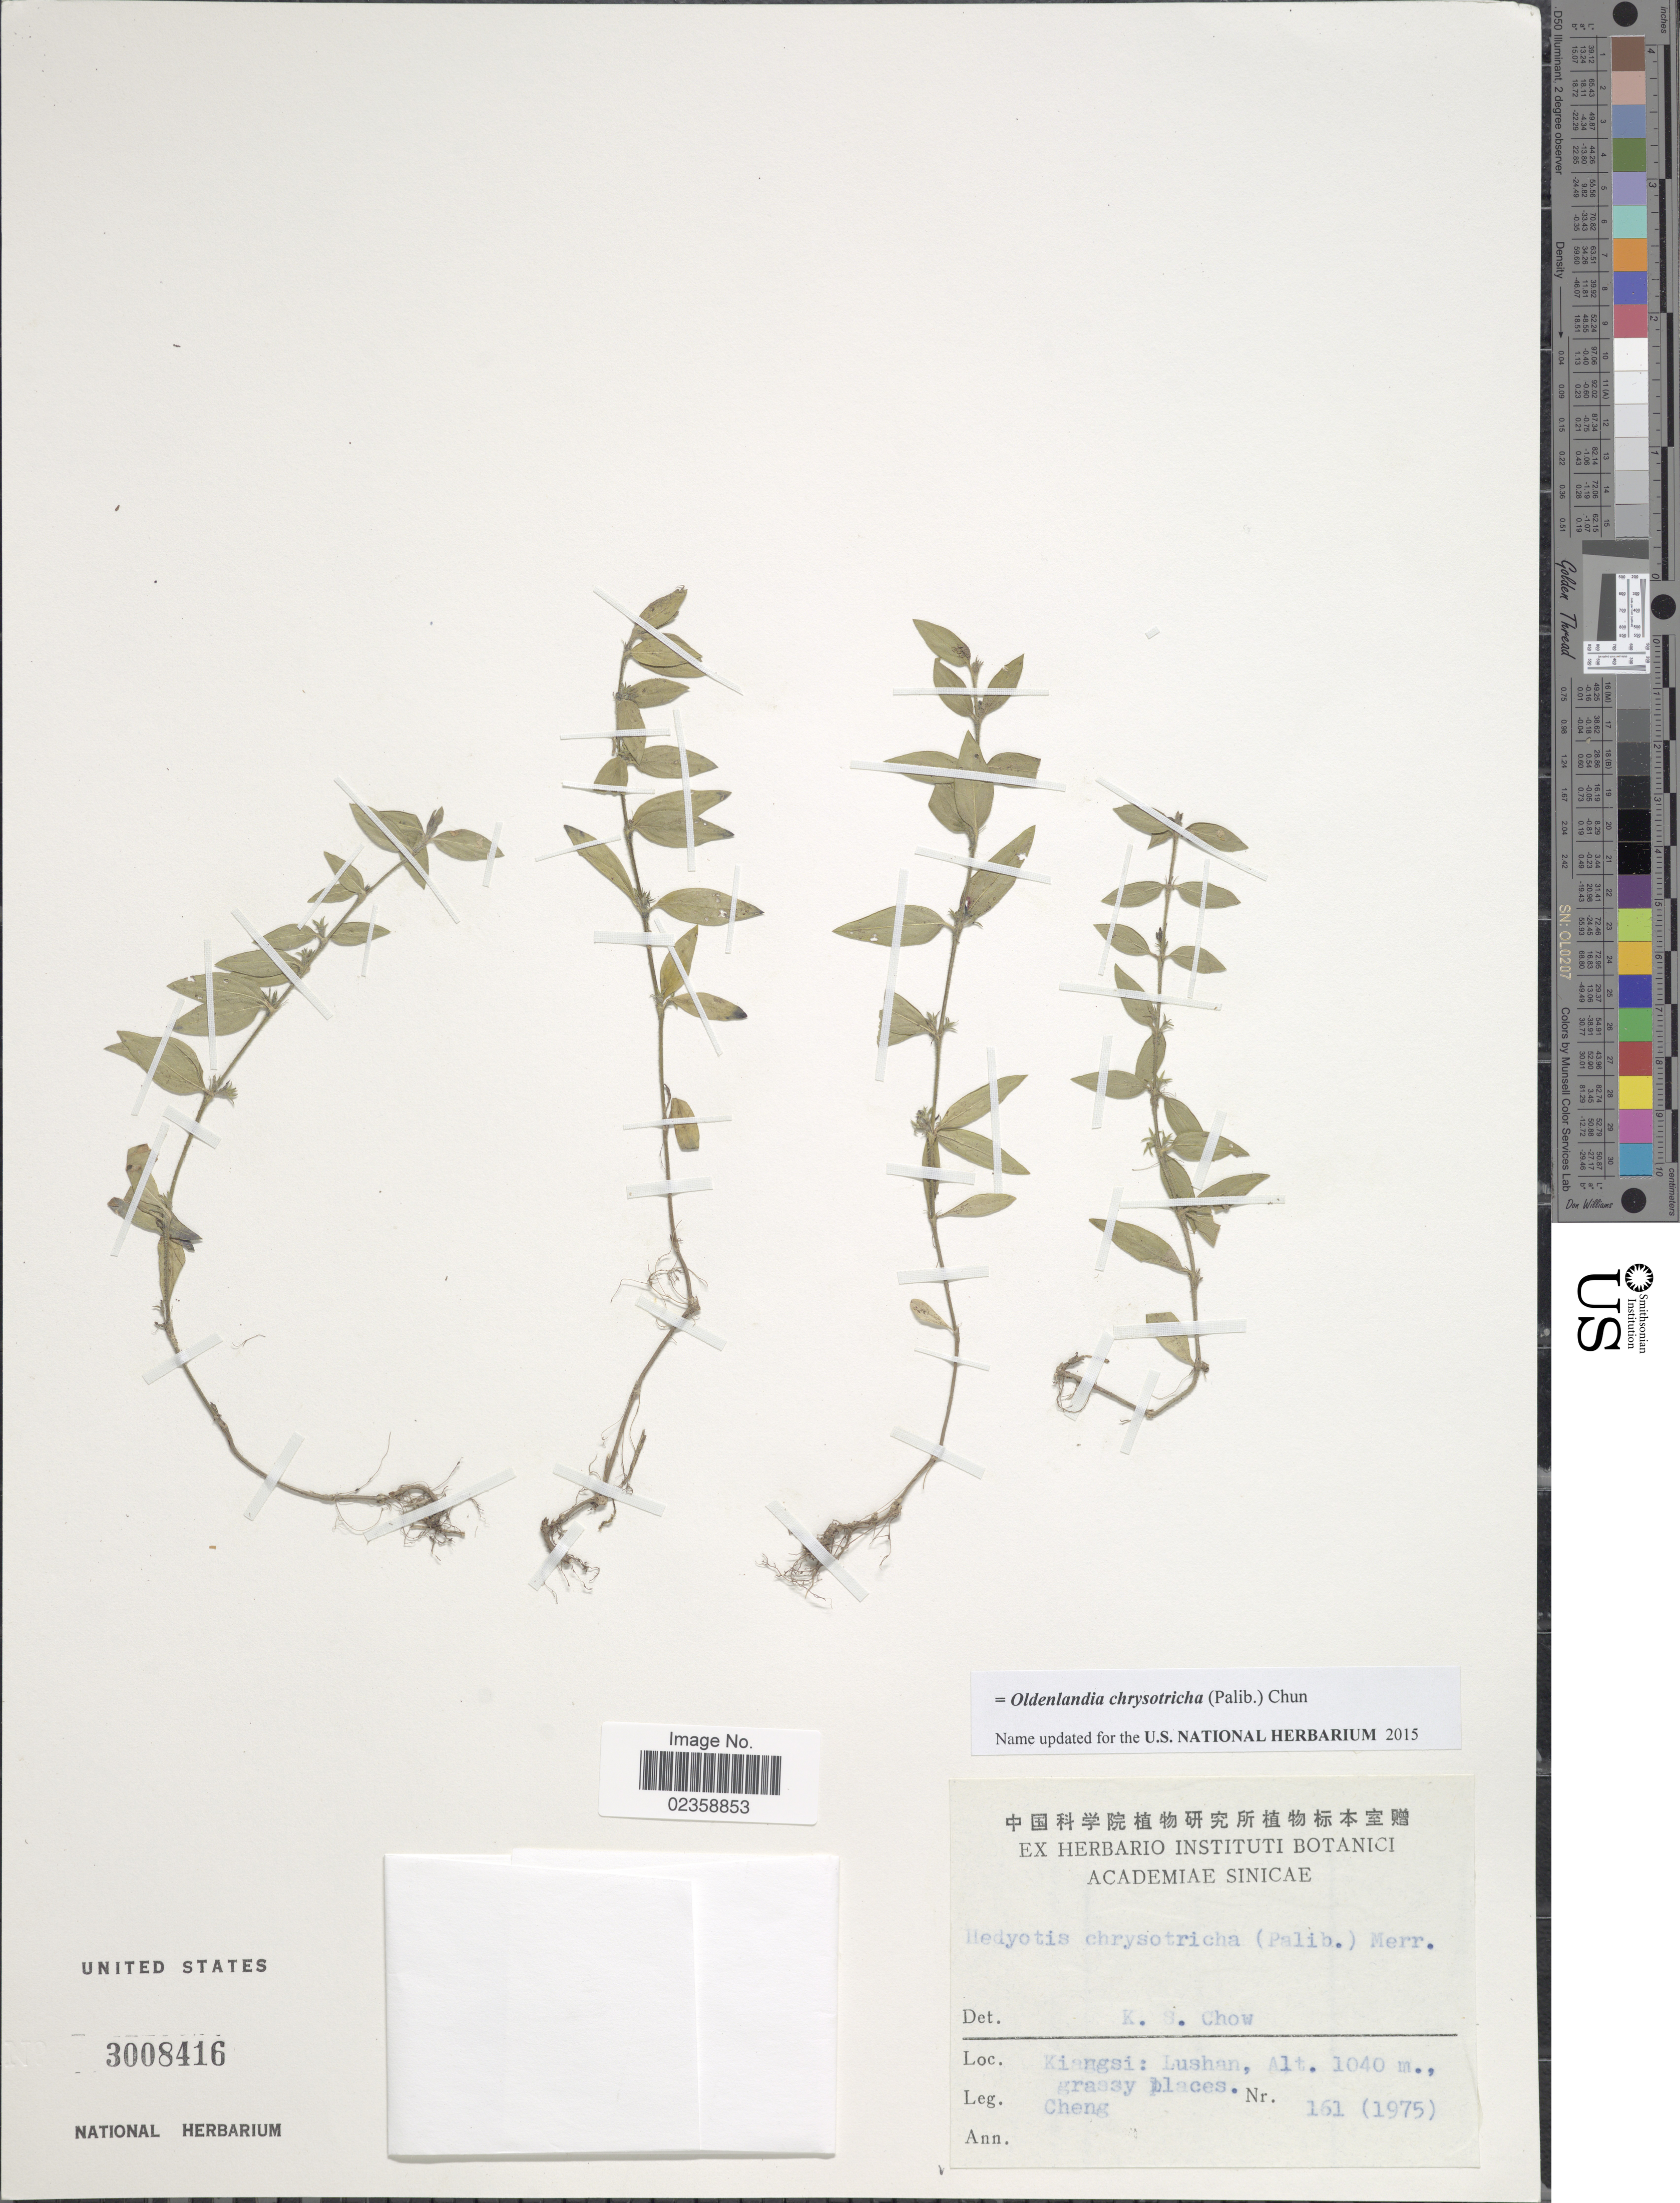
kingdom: Plantae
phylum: Tracheophyta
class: Magnoliopsida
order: Gentianales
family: Rubiaceae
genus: Oldenlandia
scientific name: Oldenlandia chrysotricha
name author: (Palib.) Chun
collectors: -. Cheng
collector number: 161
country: China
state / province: Jiangxi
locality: Kiangsi: Lushan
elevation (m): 1040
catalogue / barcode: US 3008416